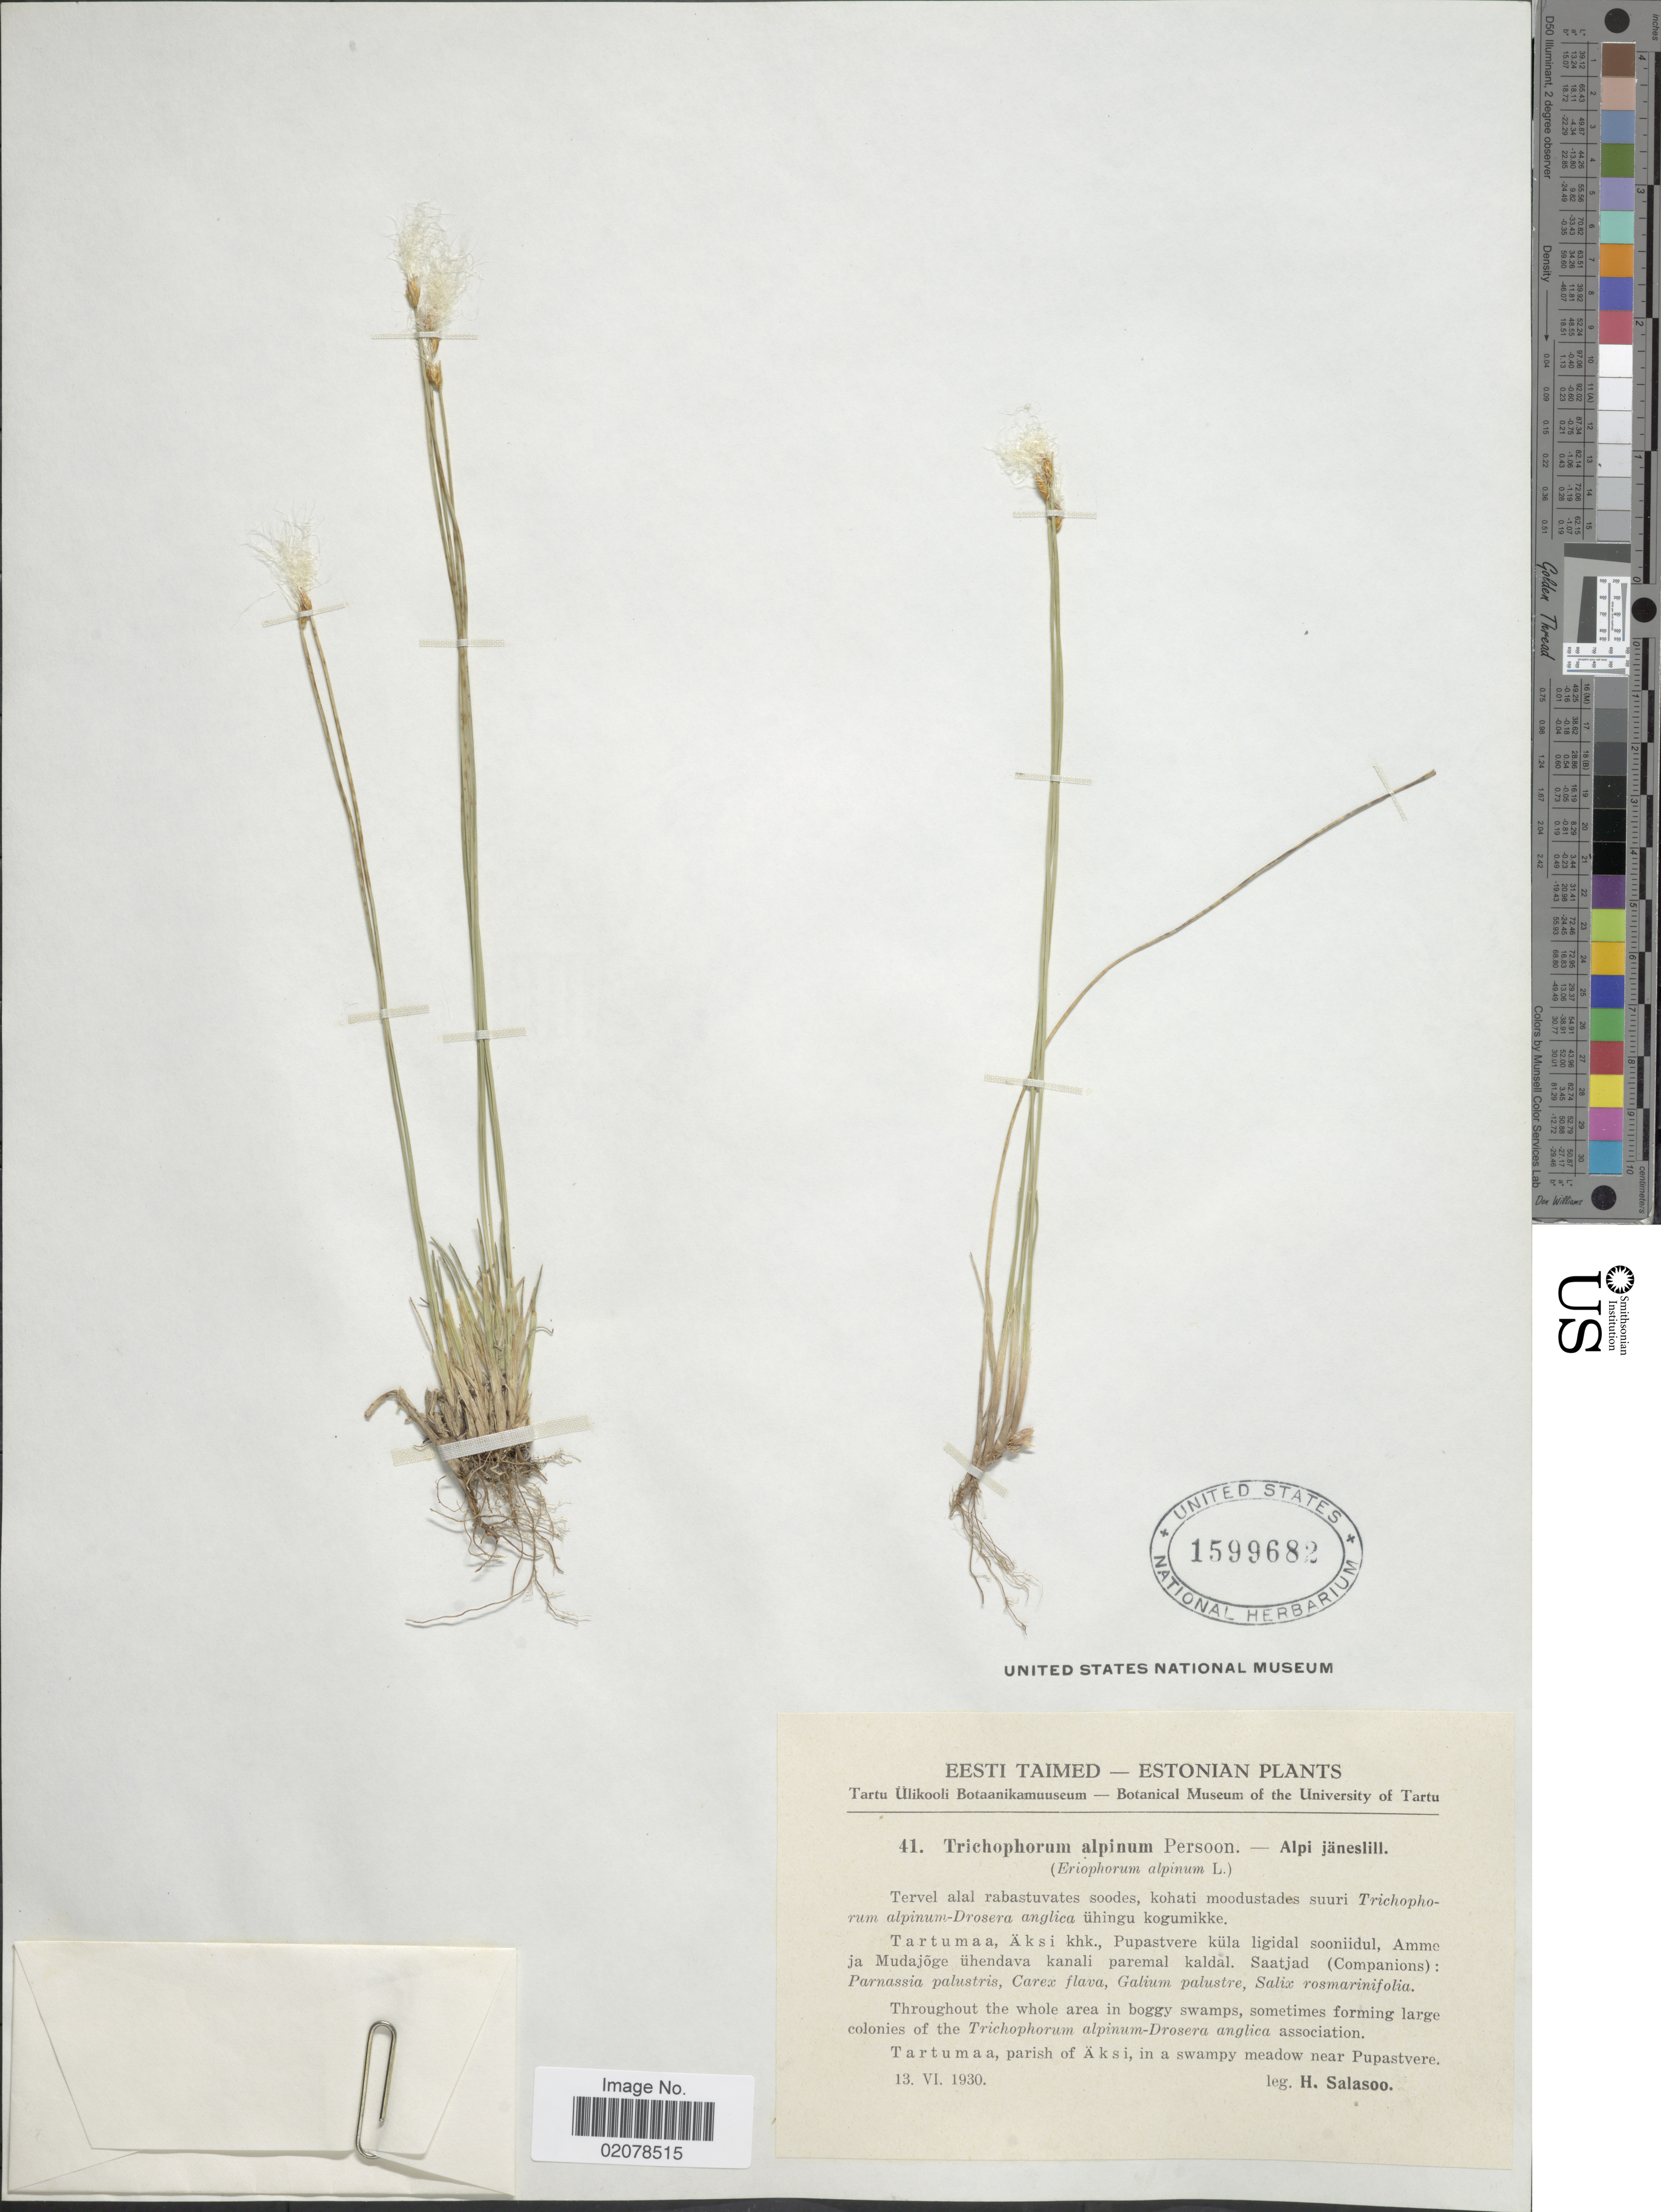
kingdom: Plantae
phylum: Tracheophyta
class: Liliopsida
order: Poales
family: Cyperaceae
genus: Trichophorum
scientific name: Trichophorum alpinum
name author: (L.) Pers.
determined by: Strong, M. T., (US), Smithsonian Institution - National Museum of Natural History (UNITED STATES)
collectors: H. Salasoo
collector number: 41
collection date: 1930-06-13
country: Estonia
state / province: Tartu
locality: Eesti Taimed, throughout the whole area in boggy swamps, sometimes forming large colonies, Tartuimaa, parish of Aksi, in a swampy meadow near Pupastvere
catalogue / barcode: US 1599682